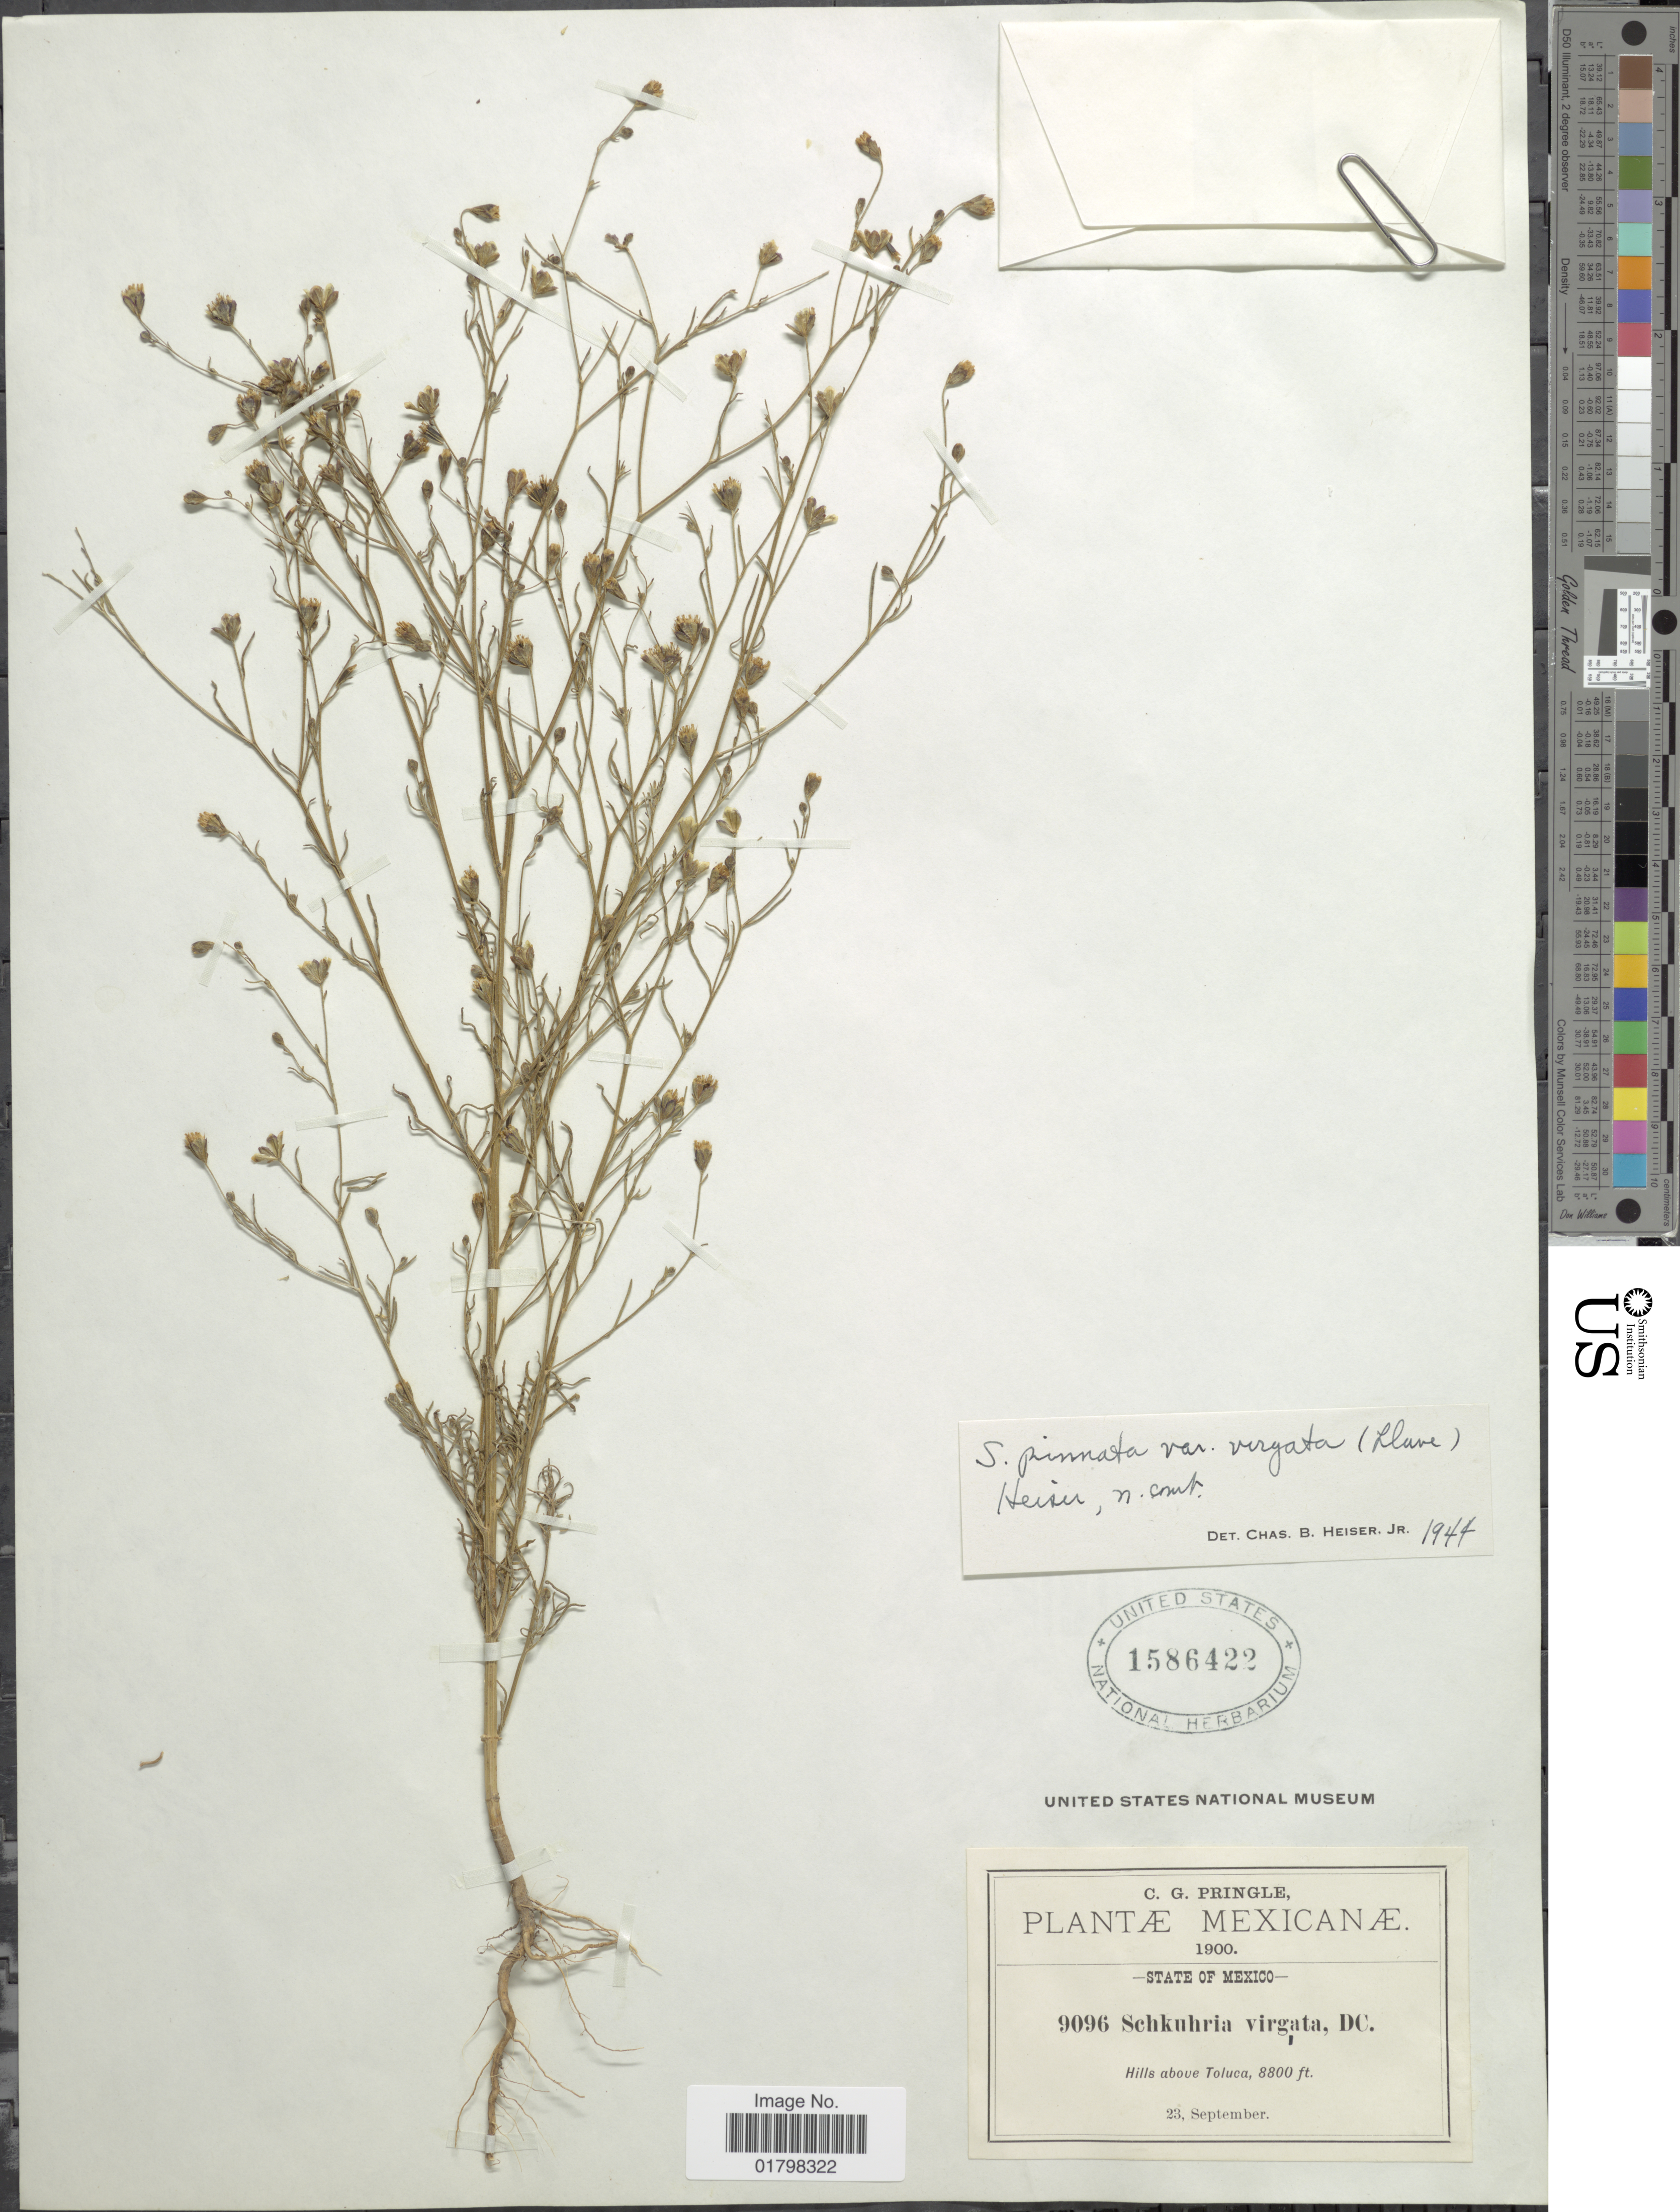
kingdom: Plantae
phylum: Tracheophyta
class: Magnoliopsida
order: Asterales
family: Asteraceae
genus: Schkuhria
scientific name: Schkuhria pinnata var. virgata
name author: (La Llave ex La Llave) Heiser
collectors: C. G. Pringle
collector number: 9096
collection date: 1900-09-23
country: Mexico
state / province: México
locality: Hills above Toluca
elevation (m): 2682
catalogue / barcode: US 1586422